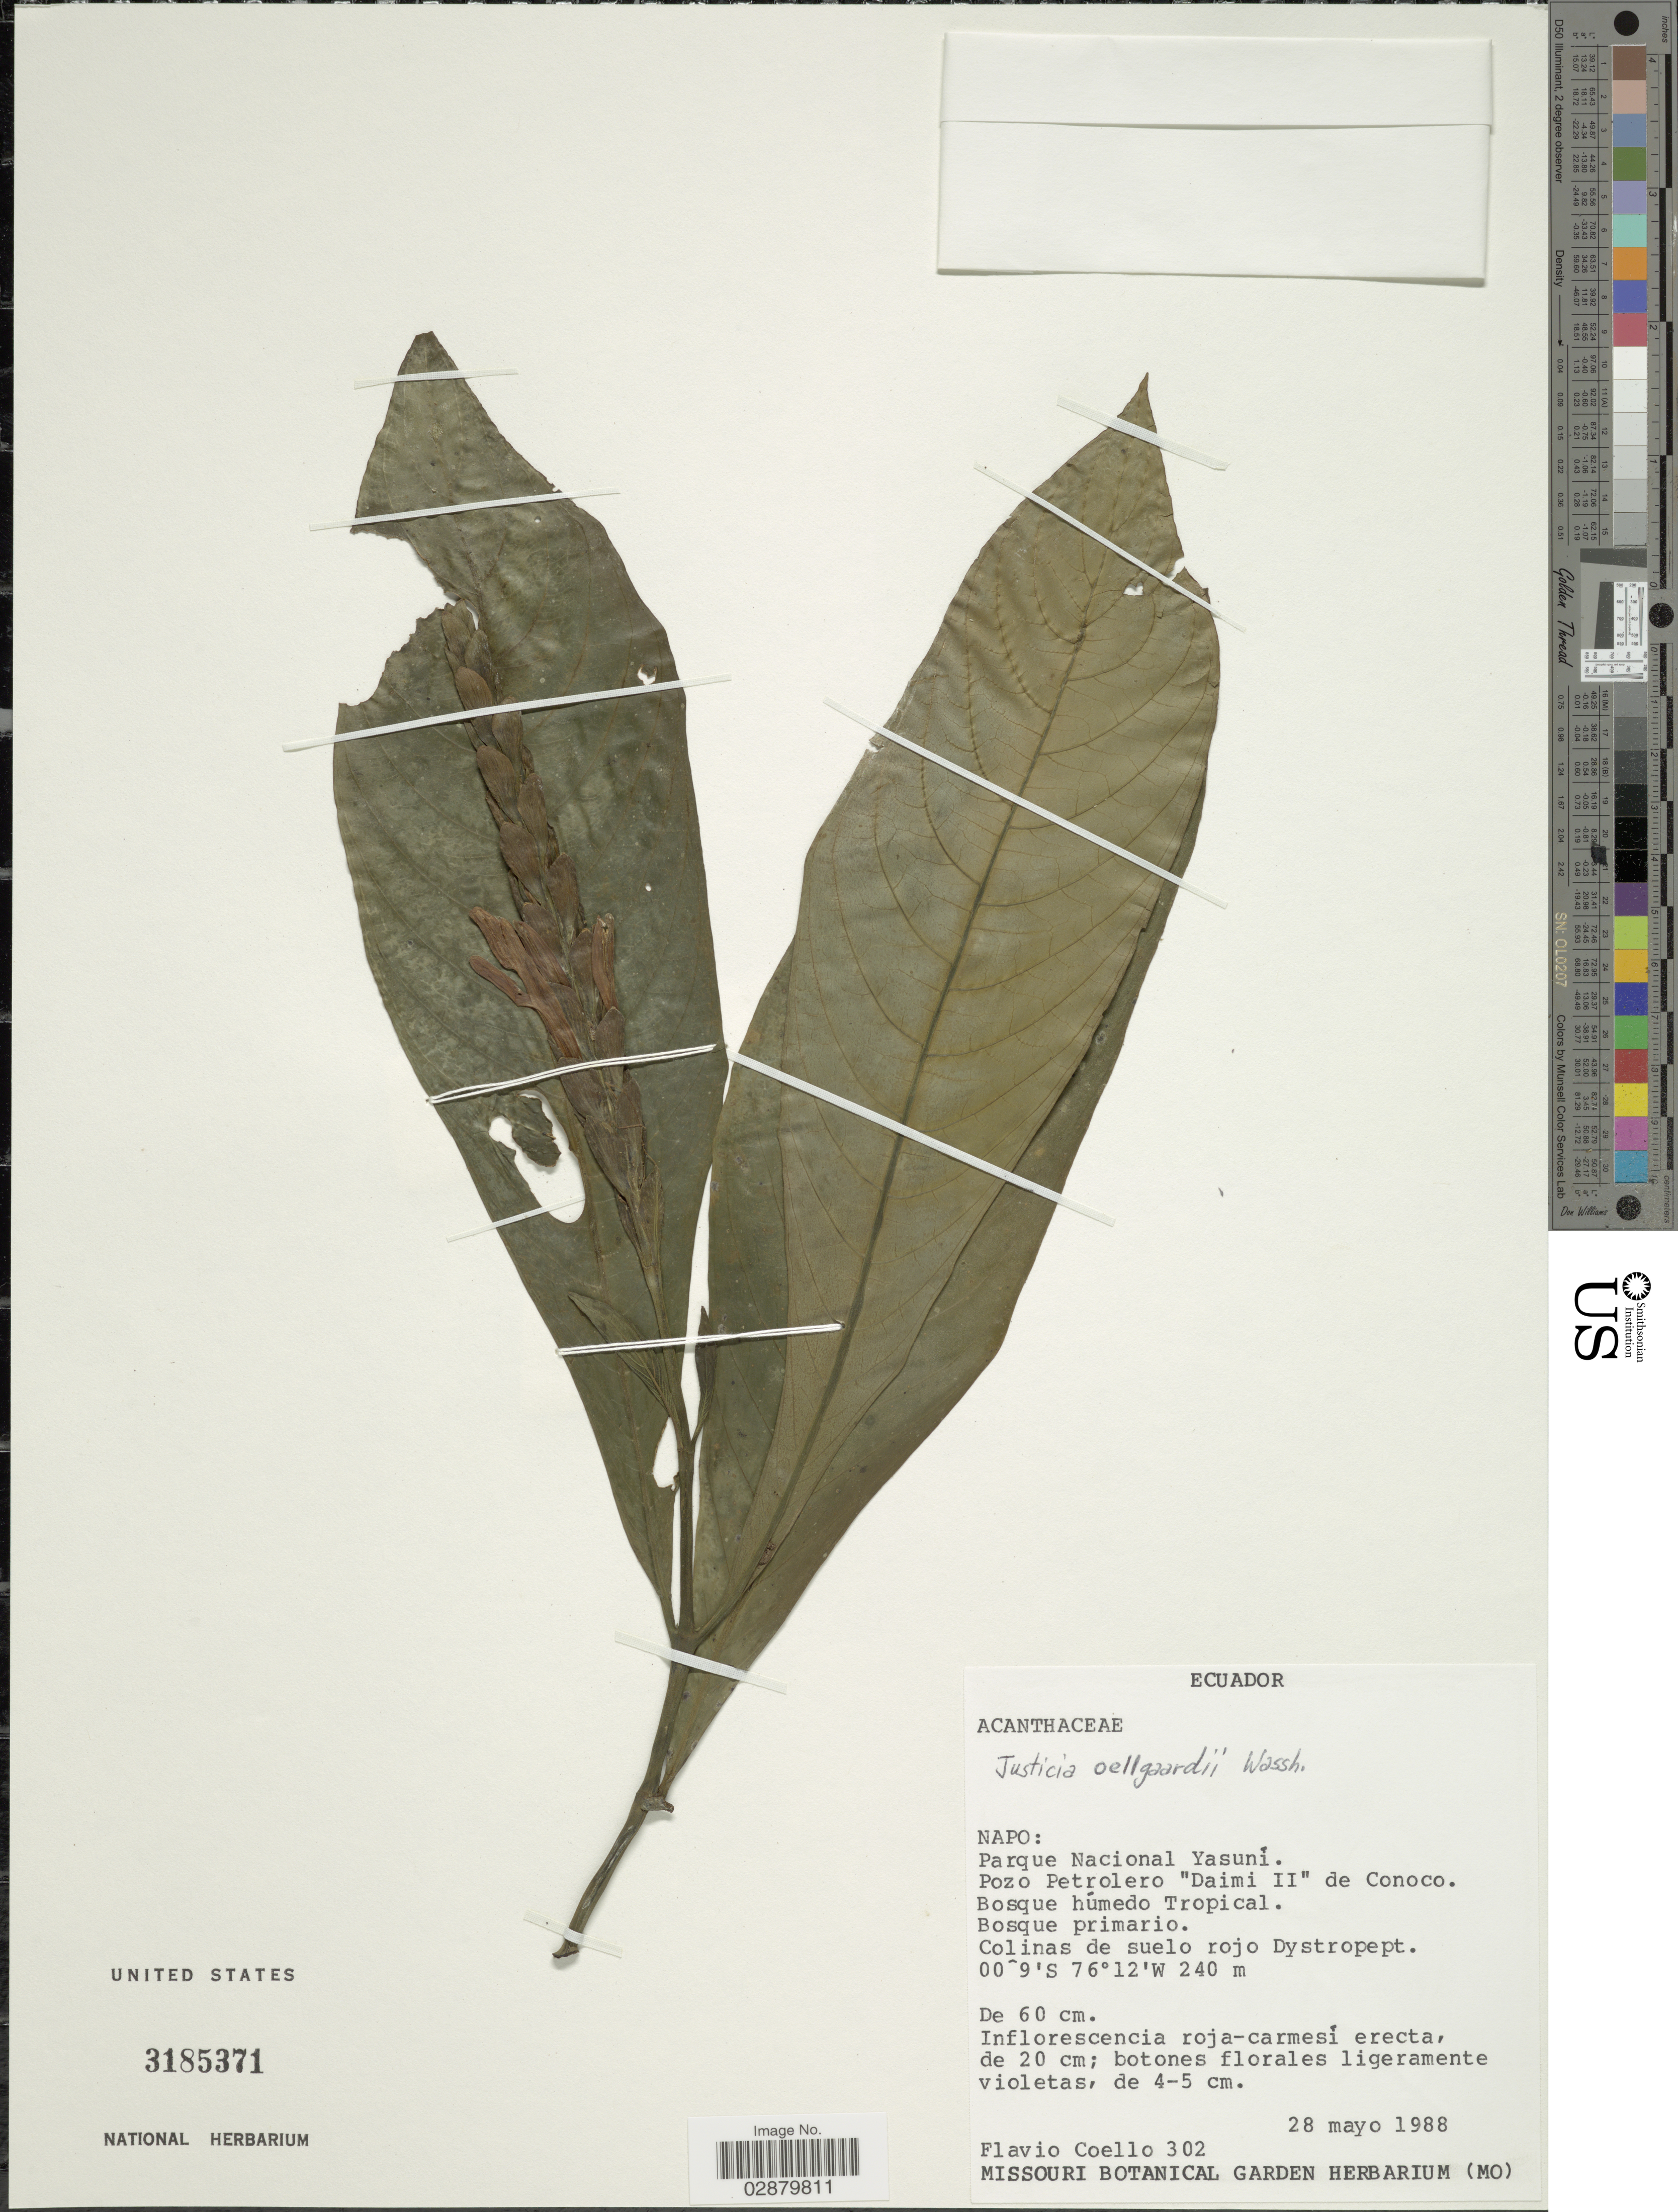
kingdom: Plantae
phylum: Tracheophyta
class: Magnoliopsida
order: Lamiales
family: Acanthaceae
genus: Justicia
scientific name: Justicia oellgaardii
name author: Wassh.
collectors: F. Coello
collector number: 302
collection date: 1988-05-28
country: Ecuador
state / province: Napo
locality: Parque Nacional Yasuní. Pozo Petrolero "Daimi II" de Conoco.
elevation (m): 240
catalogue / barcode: US 3185371